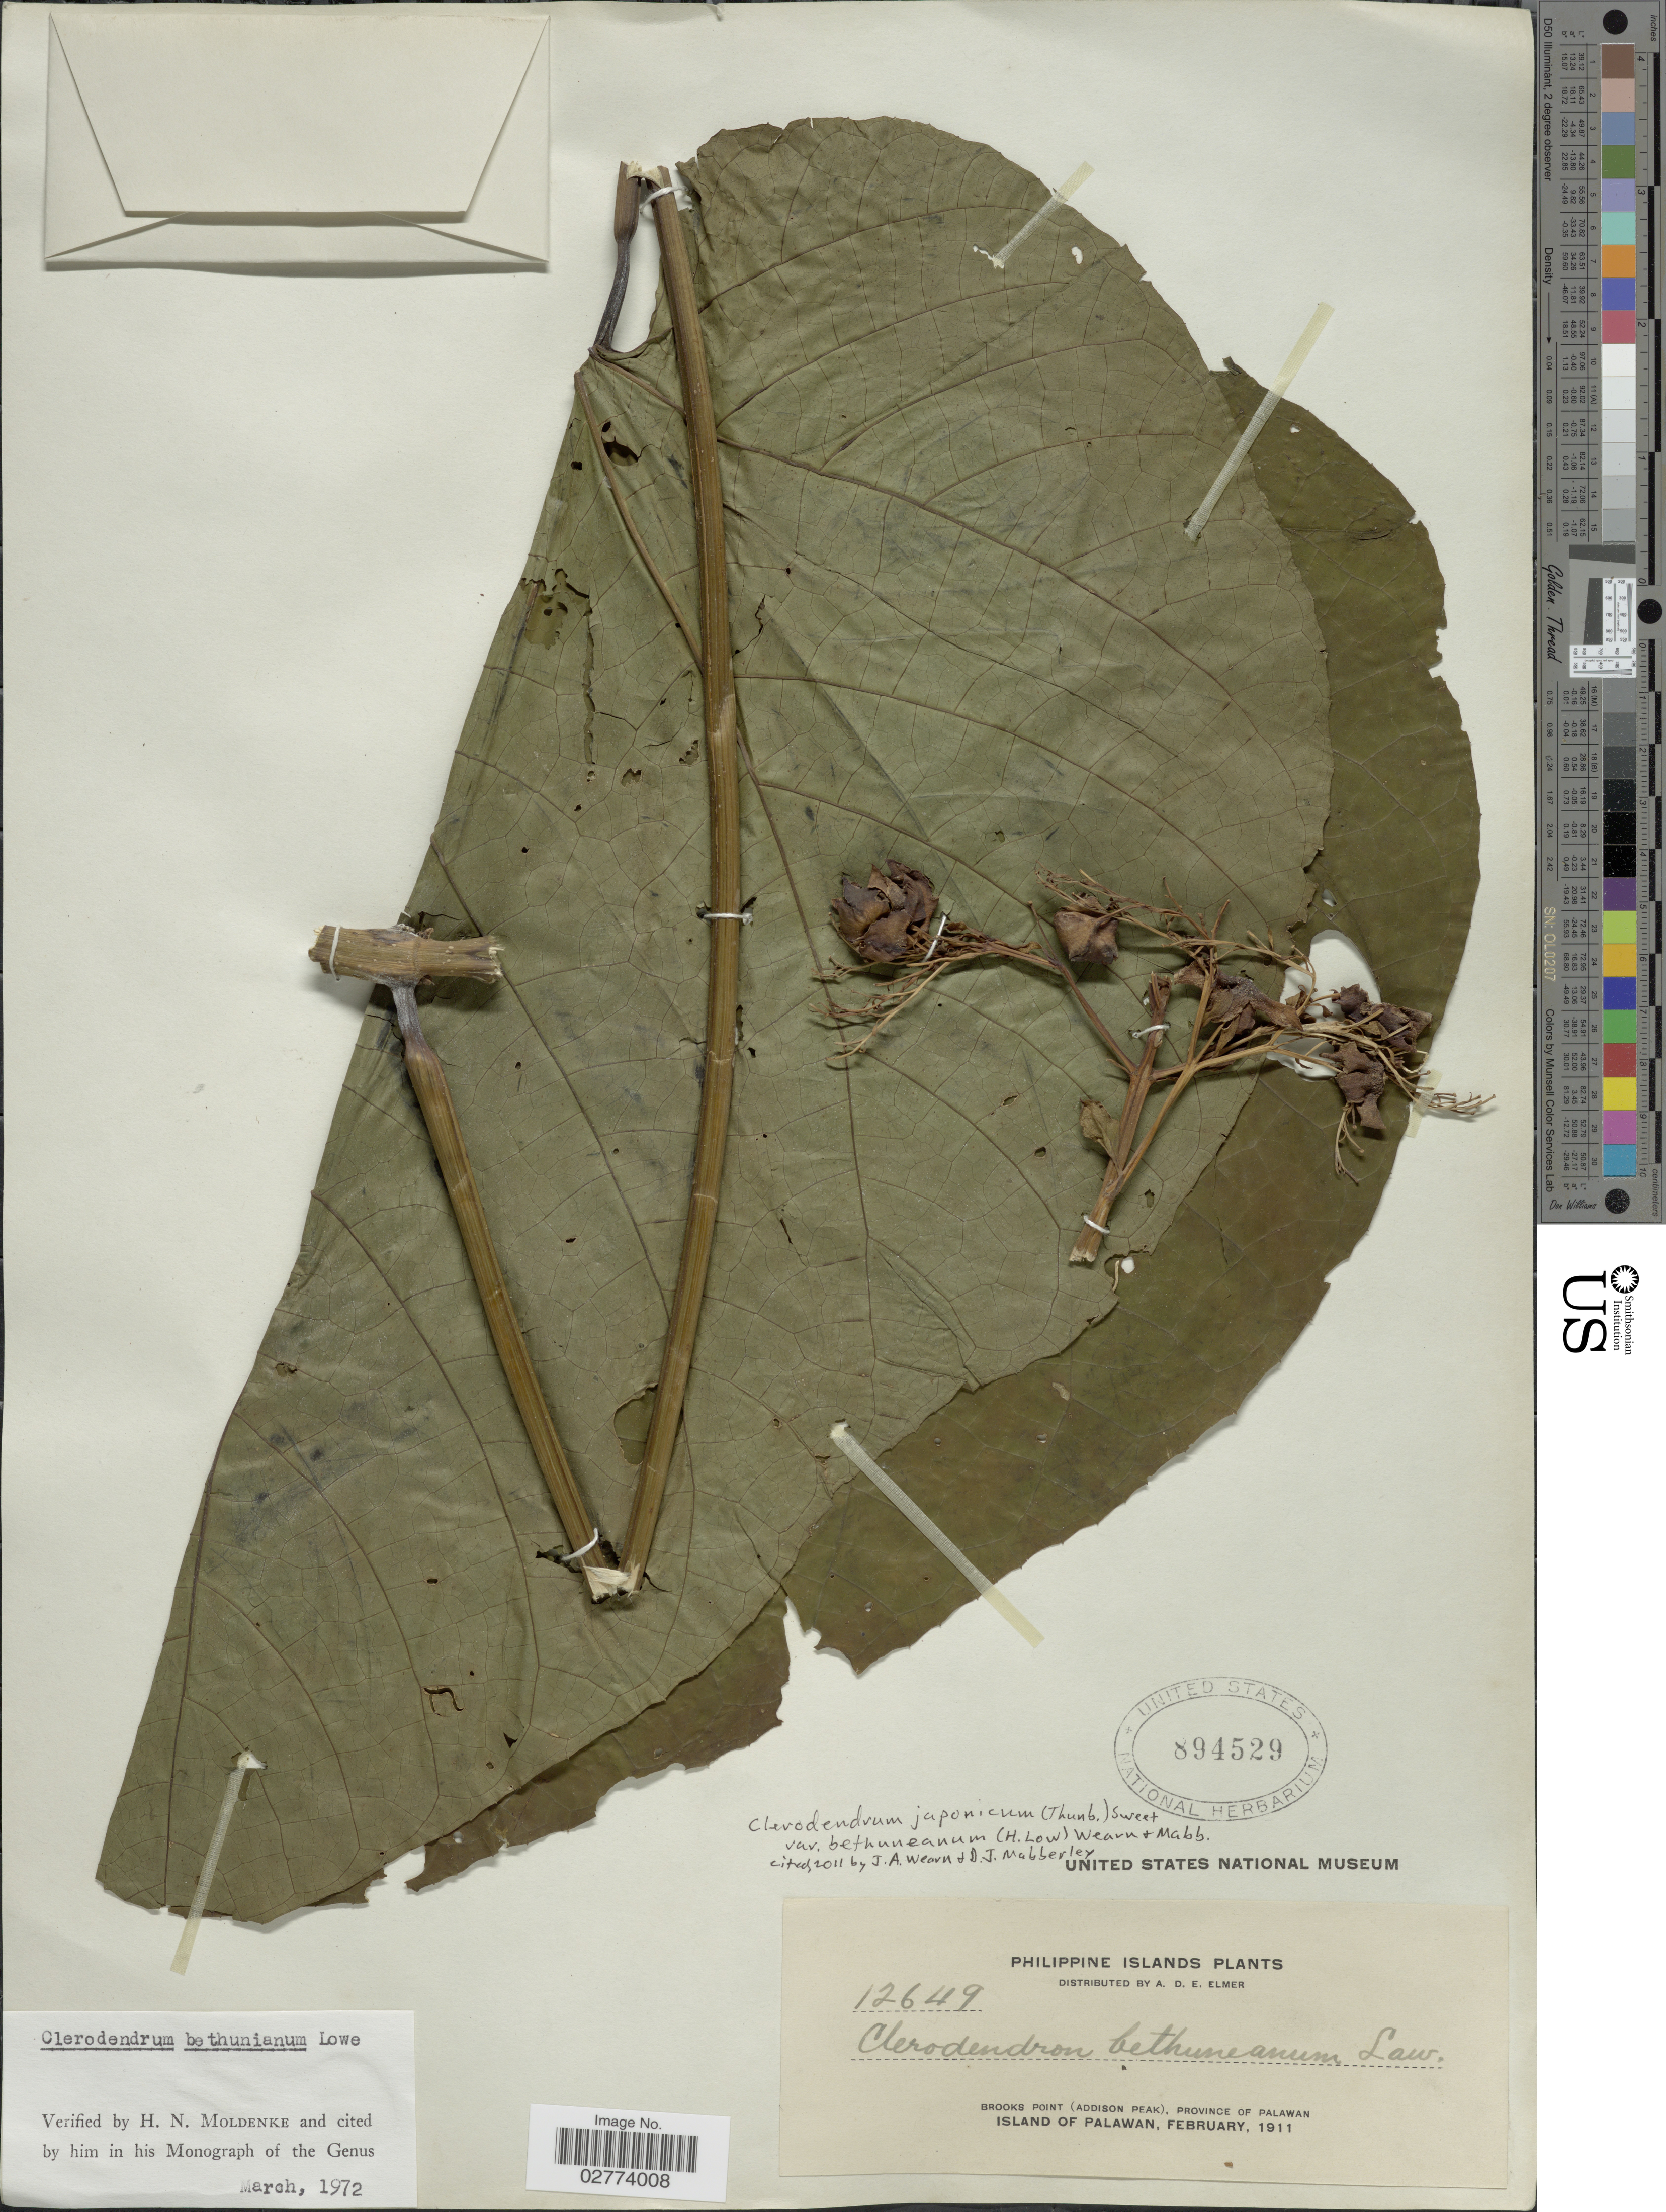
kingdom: Plantae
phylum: Tracheophyta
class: Magnoliopsida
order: Lamiales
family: Lamiaceae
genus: Clerodendrum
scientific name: Clerodendrum bethuneanum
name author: H. Low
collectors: A. D. E. Elmer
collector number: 12649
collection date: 1911-02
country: Philippines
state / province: Mimaropa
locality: Philippine Islands. Brooks Point (Addison Peak), Province of Palawan. Island of Palawan.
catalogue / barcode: US 894529